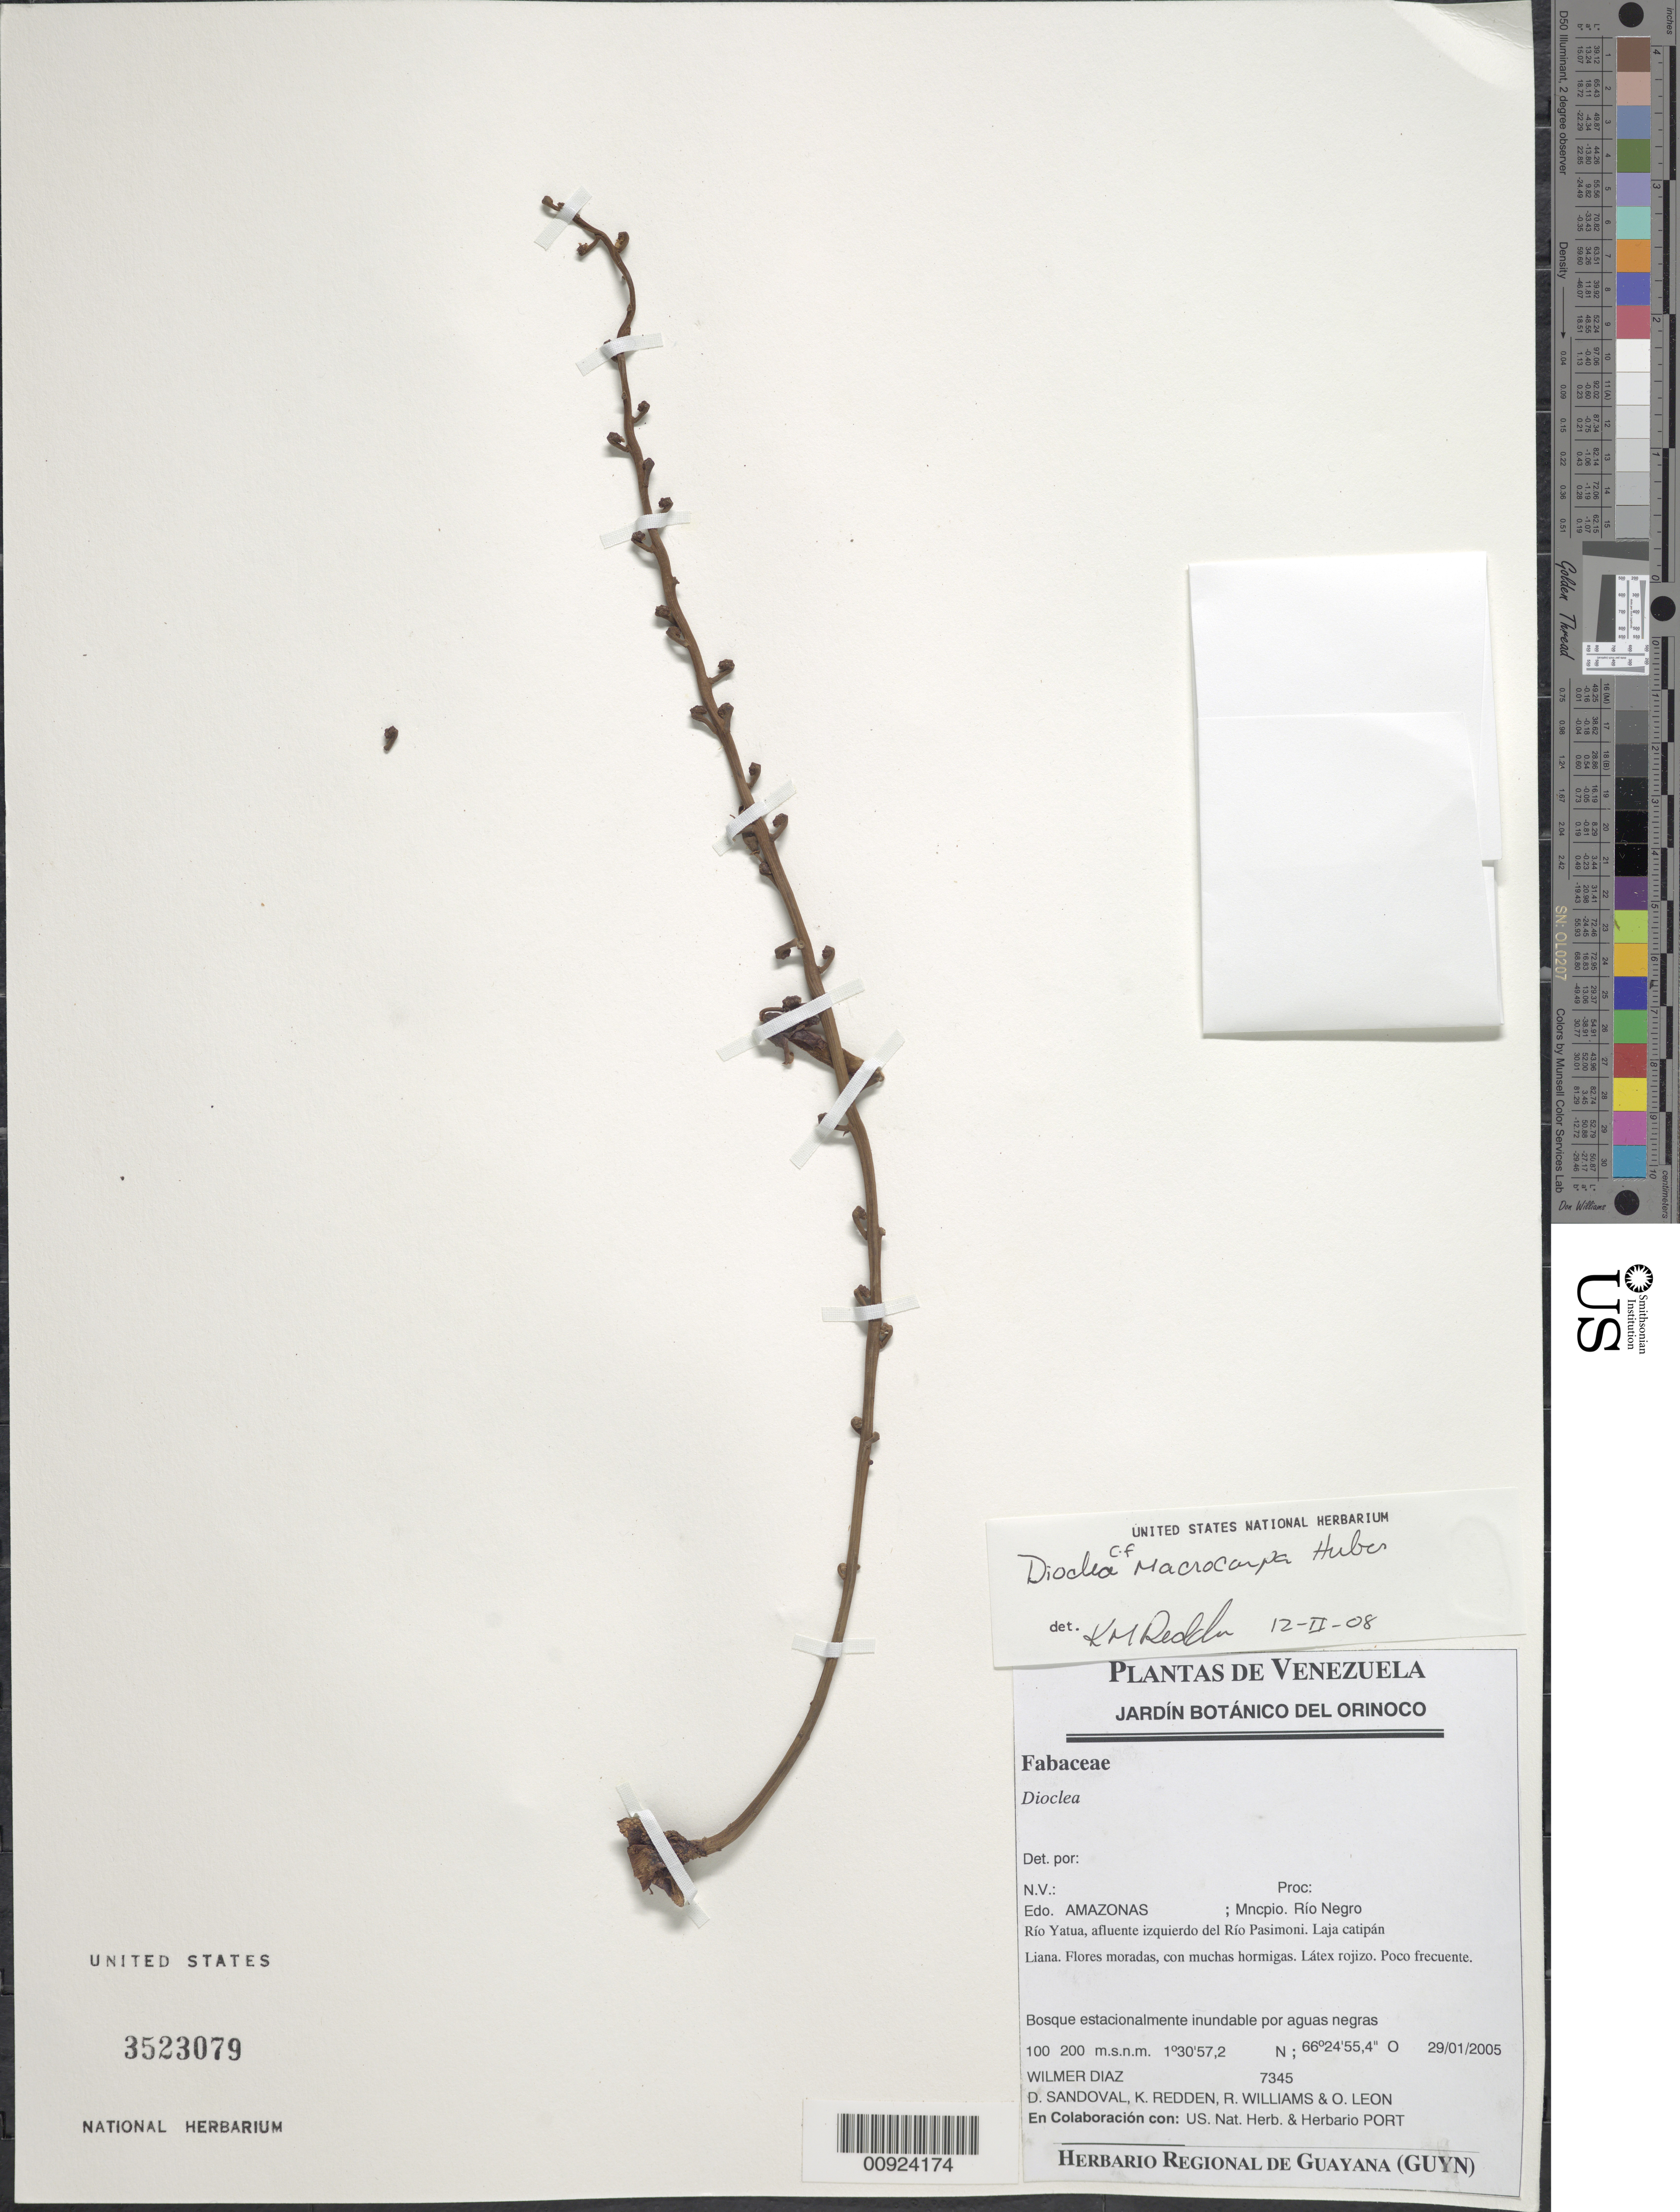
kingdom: Plantae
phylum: Tracheophyta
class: Magnoliopsida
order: Fabales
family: Fabaceae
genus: Macropsychanthus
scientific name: Macropsychanthus macrocarpus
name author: (Huber) L.P. Queiroz & Snak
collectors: W. Díaz P., D. Sandoval, K. M. Redden, R. Williams & O. León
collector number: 7345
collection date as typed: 29-Jan-05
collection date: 2005-01-29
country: Venezuela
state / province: Amazonas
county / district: Río Negro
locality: Río Yatua, afluente izquierdo del Río Pasimoni. Laja catipan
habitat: Bosque estacionalmente inundable por aguas negras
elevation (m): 100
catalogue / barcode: US 3523079